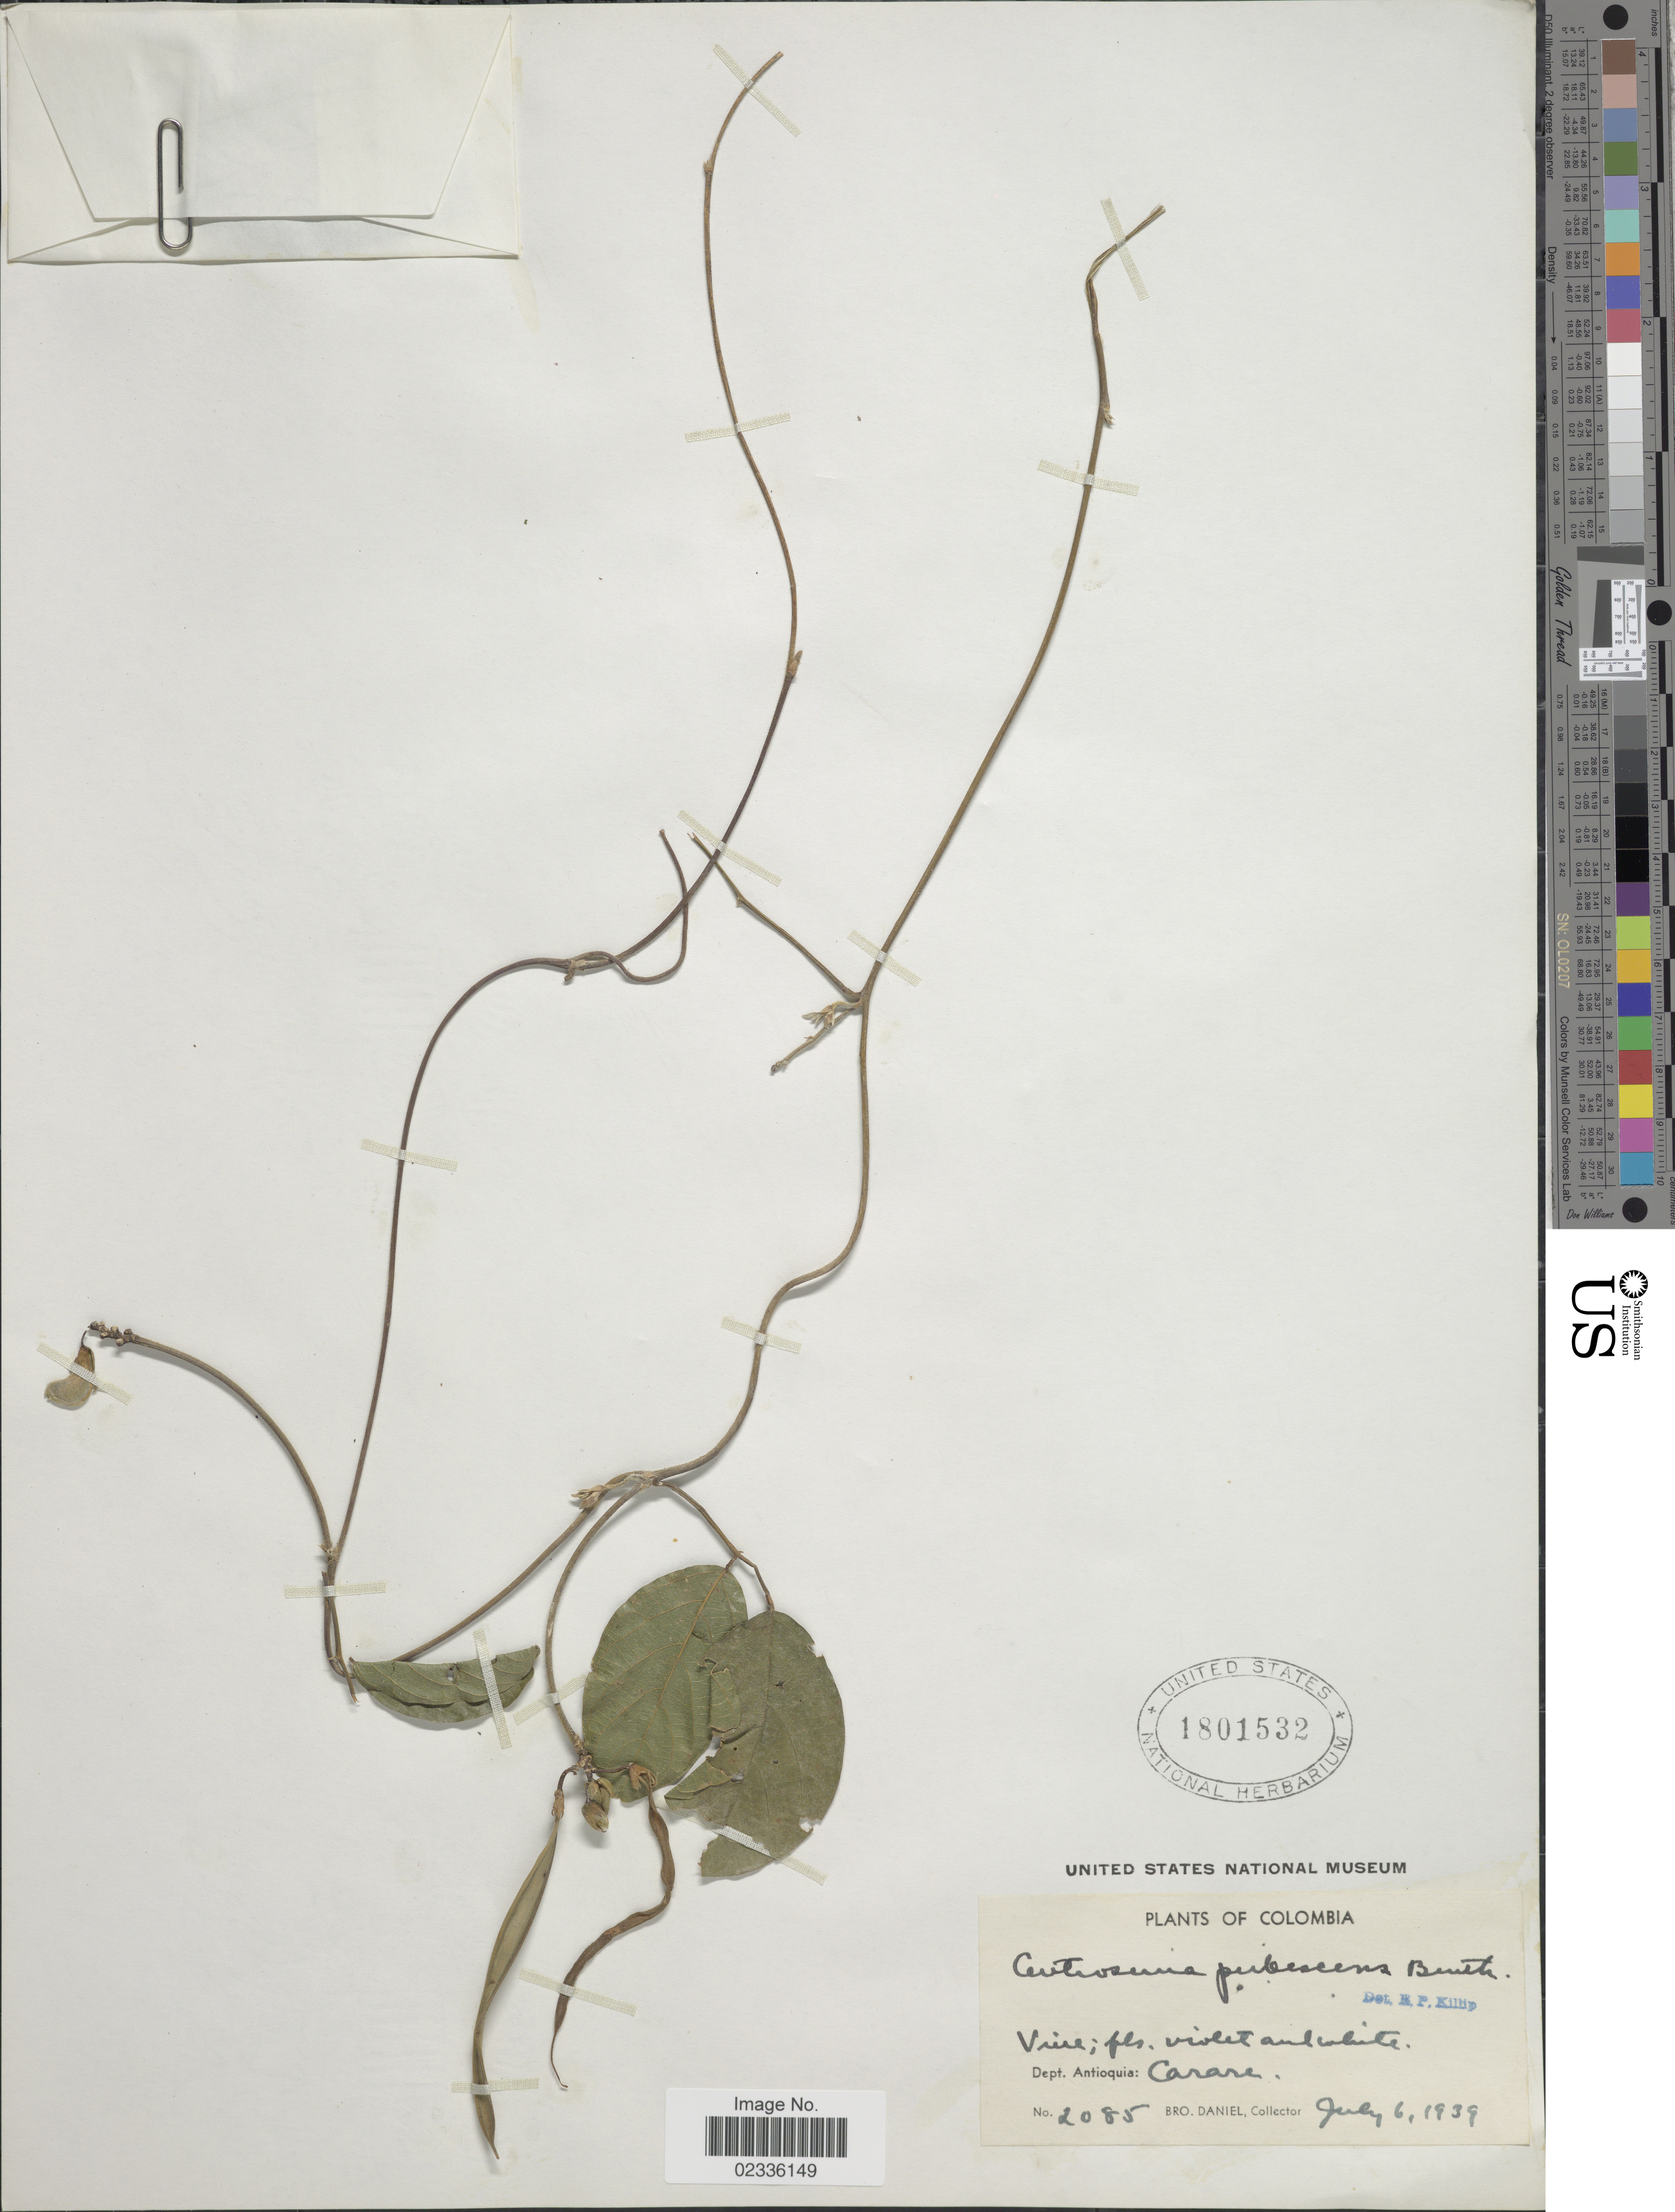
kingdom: Plantae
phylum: Tracheophyta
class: Magnoliopsida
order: Fabales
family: Fabaceae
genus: Centrosema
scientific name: Centrosema pubescens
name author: Benth.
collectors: Bro. Daniel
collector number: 2085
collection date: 1939-07-06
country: Colombia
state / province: Antioquia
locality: Dept. Antioquia: Carare. Vine.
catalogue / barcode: US 1801532